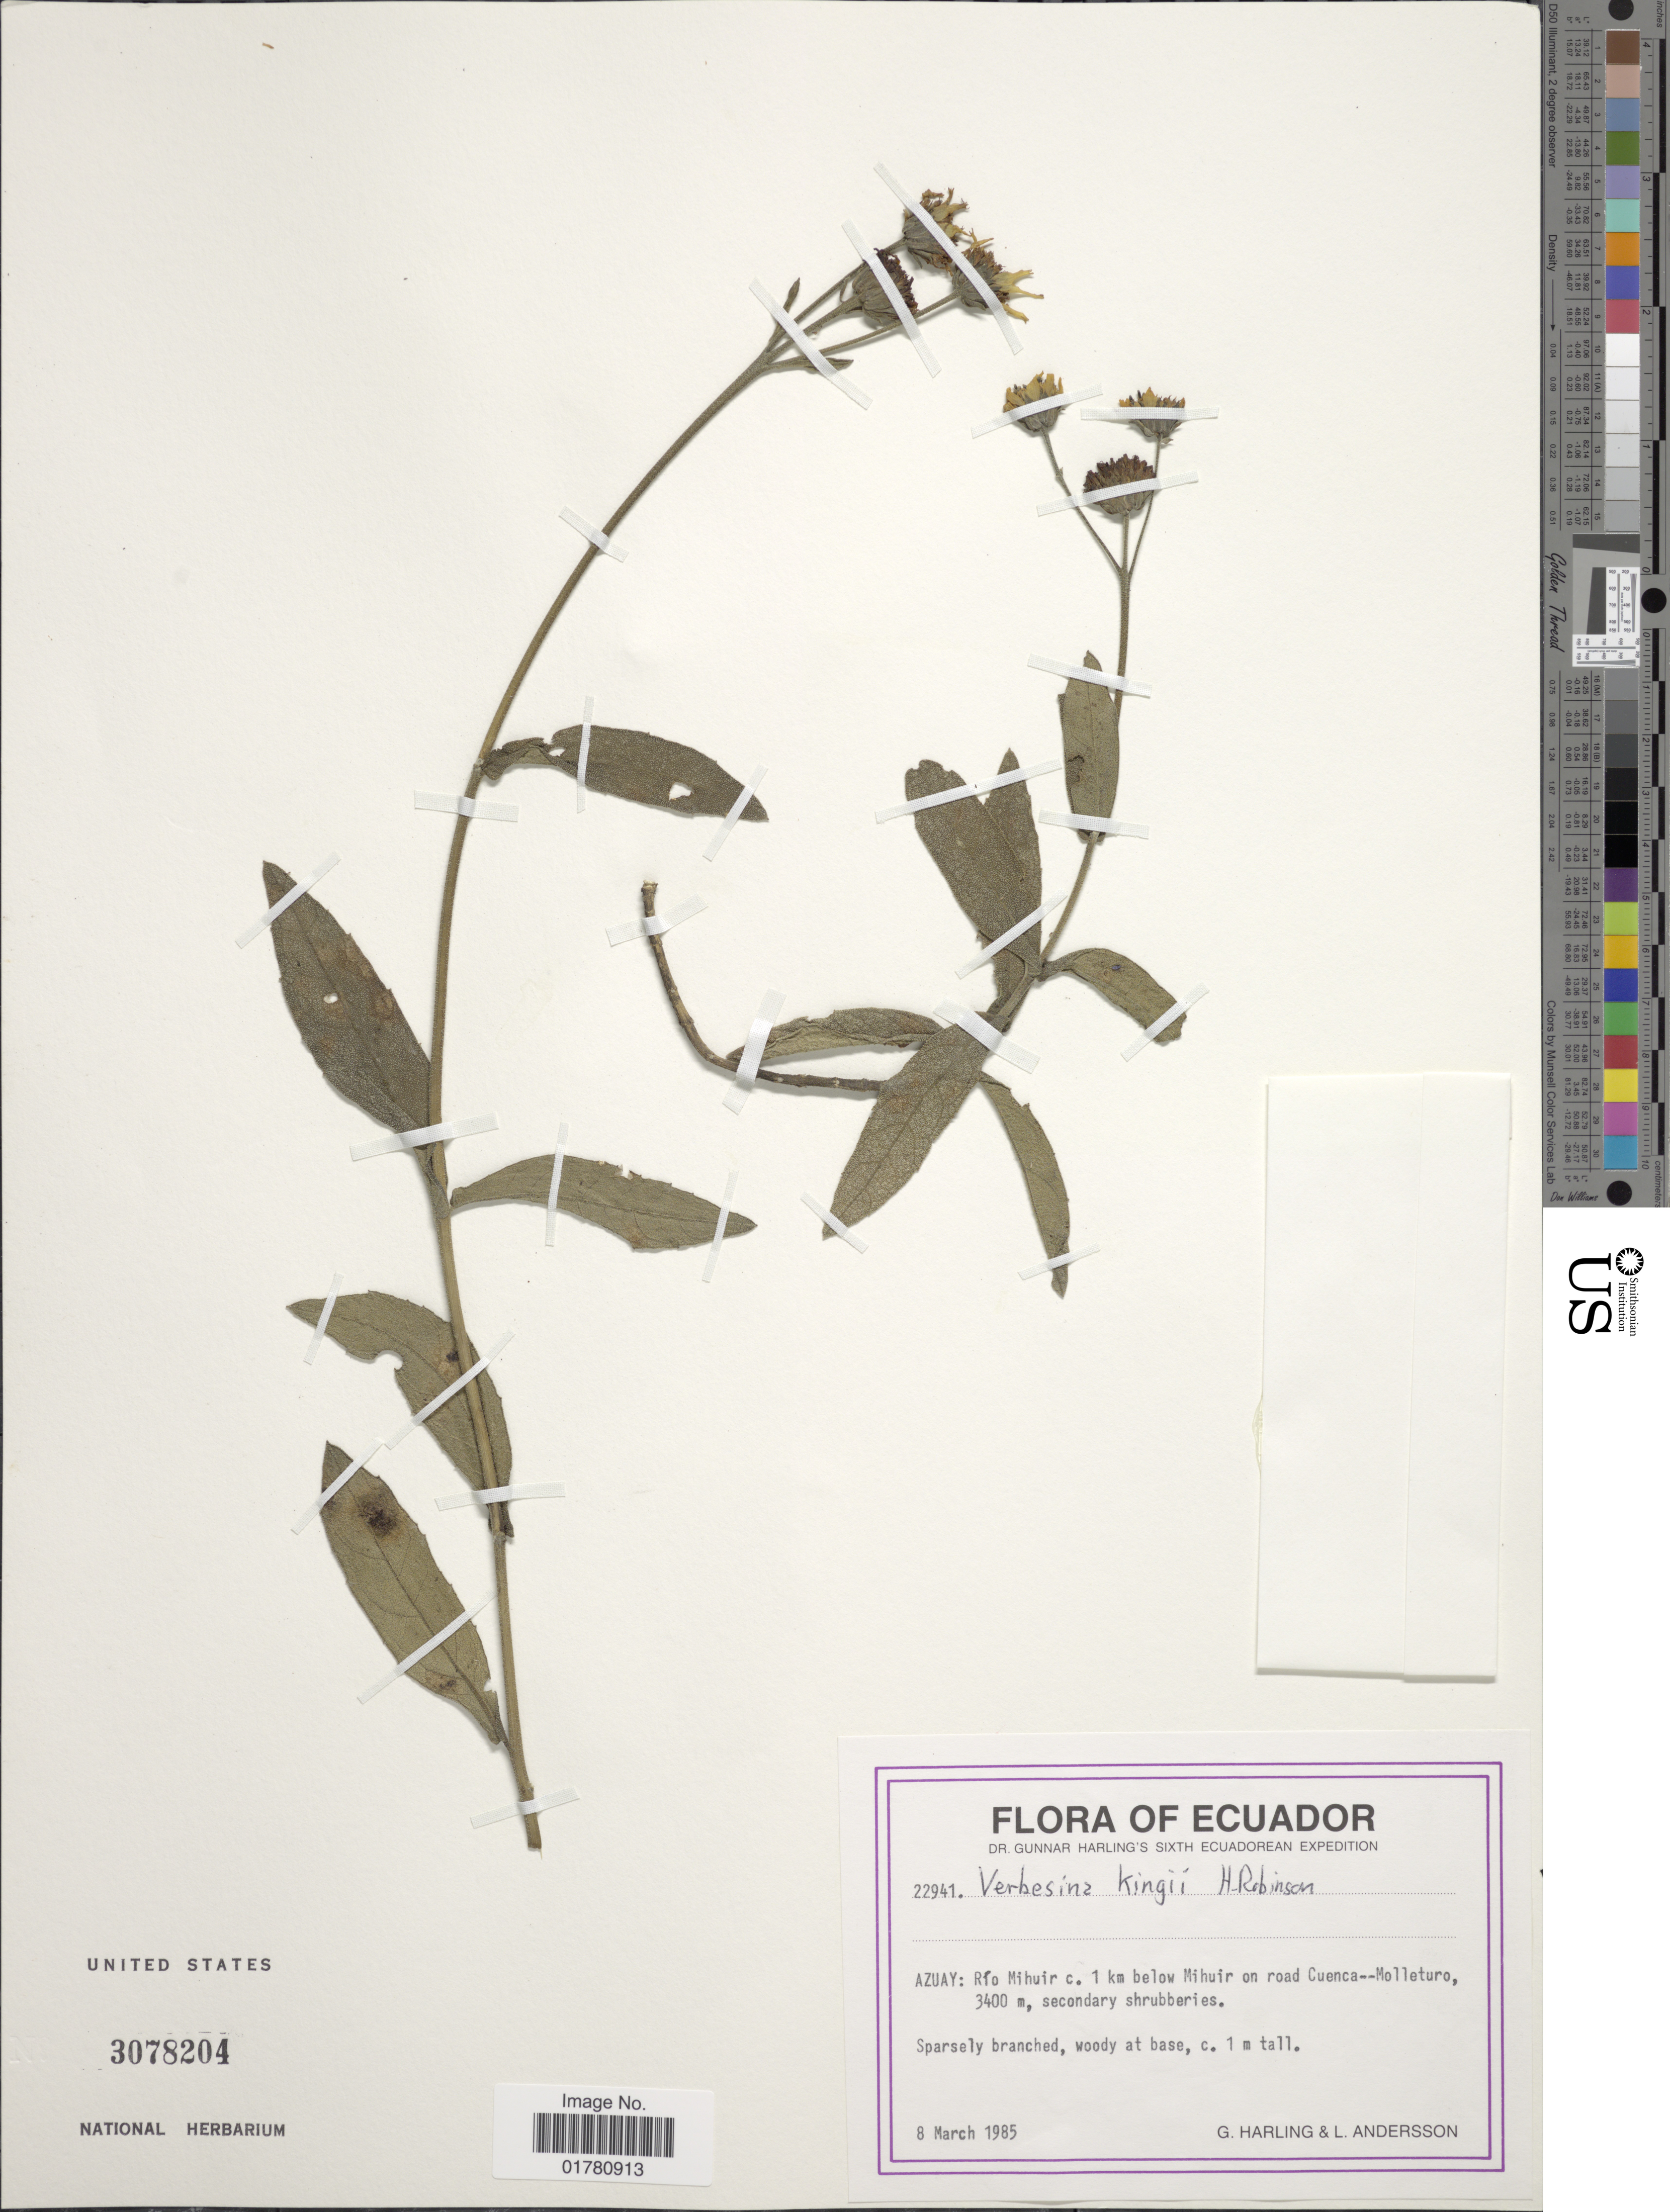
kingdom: Plantae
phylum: Tracheophyta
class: Magnoliopsida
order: Asterales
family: Asteraceae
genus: Verbesina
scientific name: Verbesina kingii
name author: H. Rob.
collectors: G. Harling & L. Andersson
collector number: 22941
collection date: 1985-03-08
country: Ecuador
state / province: Azuay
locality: Río Mihuir c. 1 km below Mihuir on road Cuenca--Molleturo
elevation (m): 3400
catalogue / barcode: US 3078204